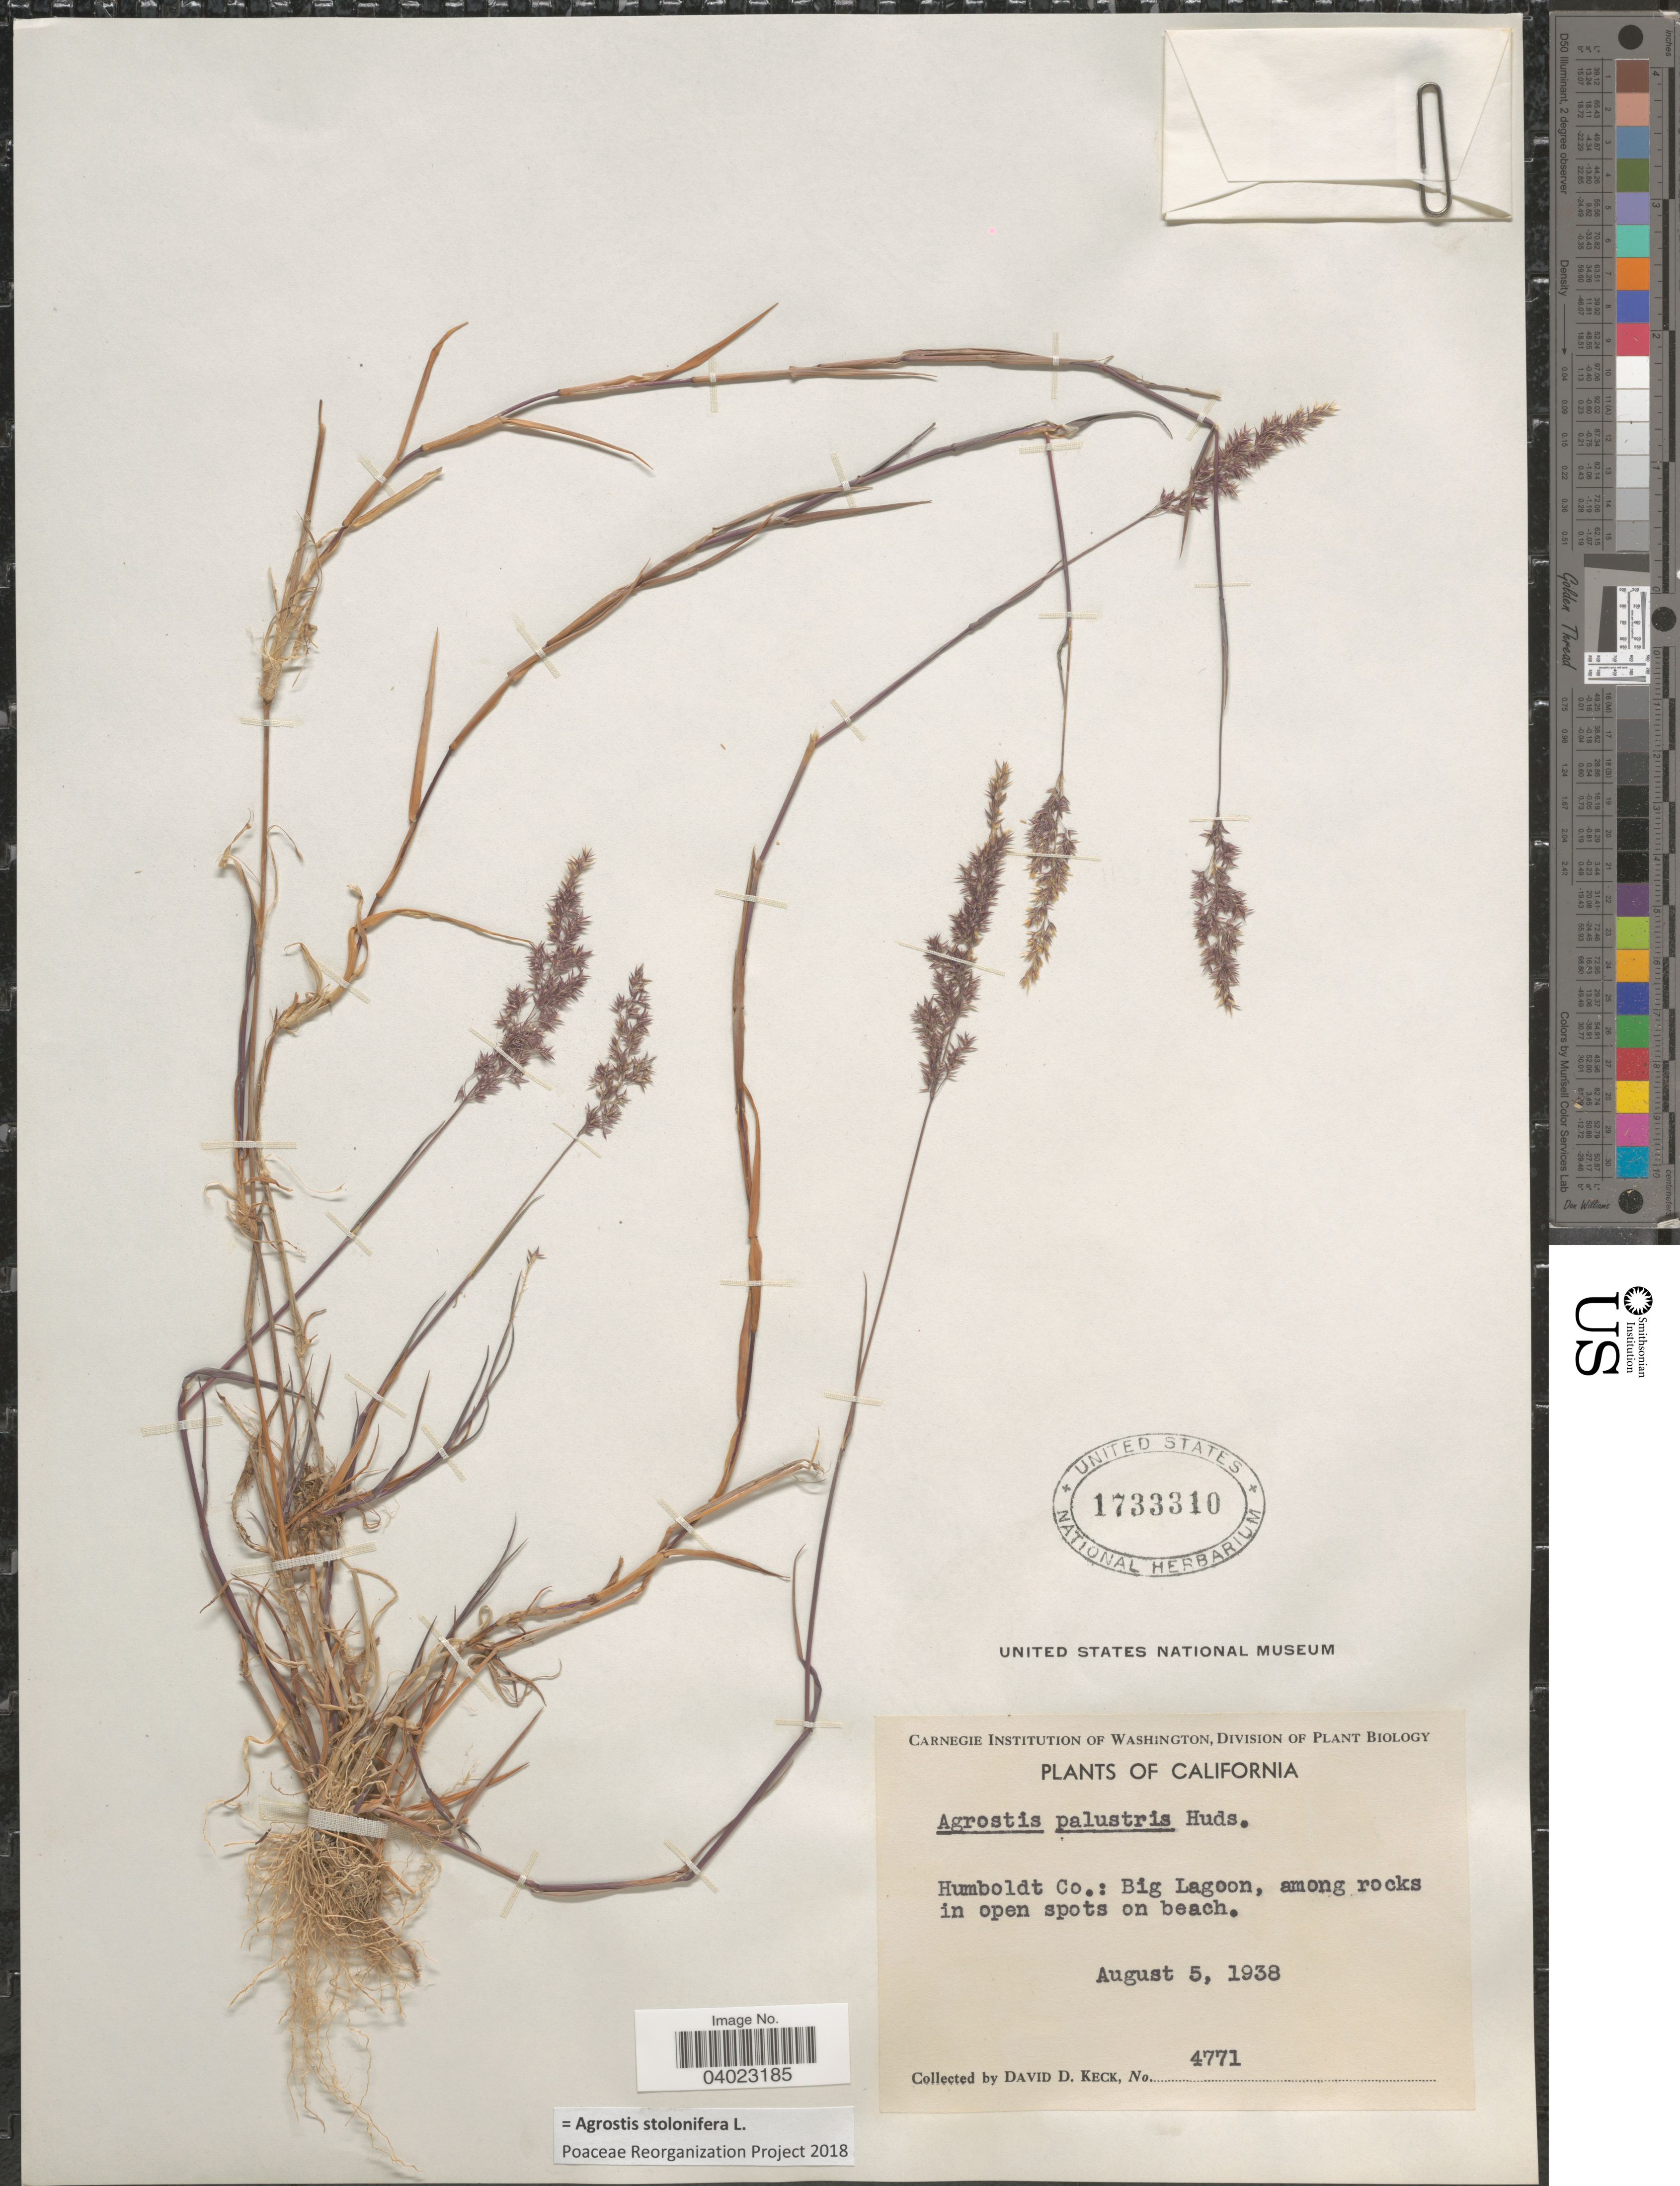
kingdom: Plantae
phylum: Tracheophyta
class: Liliopsida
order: Poales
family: Poaceae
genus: Agrostis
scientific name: Agrostis stolonifera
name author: L.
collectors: D. D. Keck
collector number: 4771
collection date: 1938-08-05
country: United States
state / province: California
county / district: Humboldt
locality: Humboldt Co.: Big Lagoon, among rocks in open spots on beach.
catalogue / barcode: US 1733310